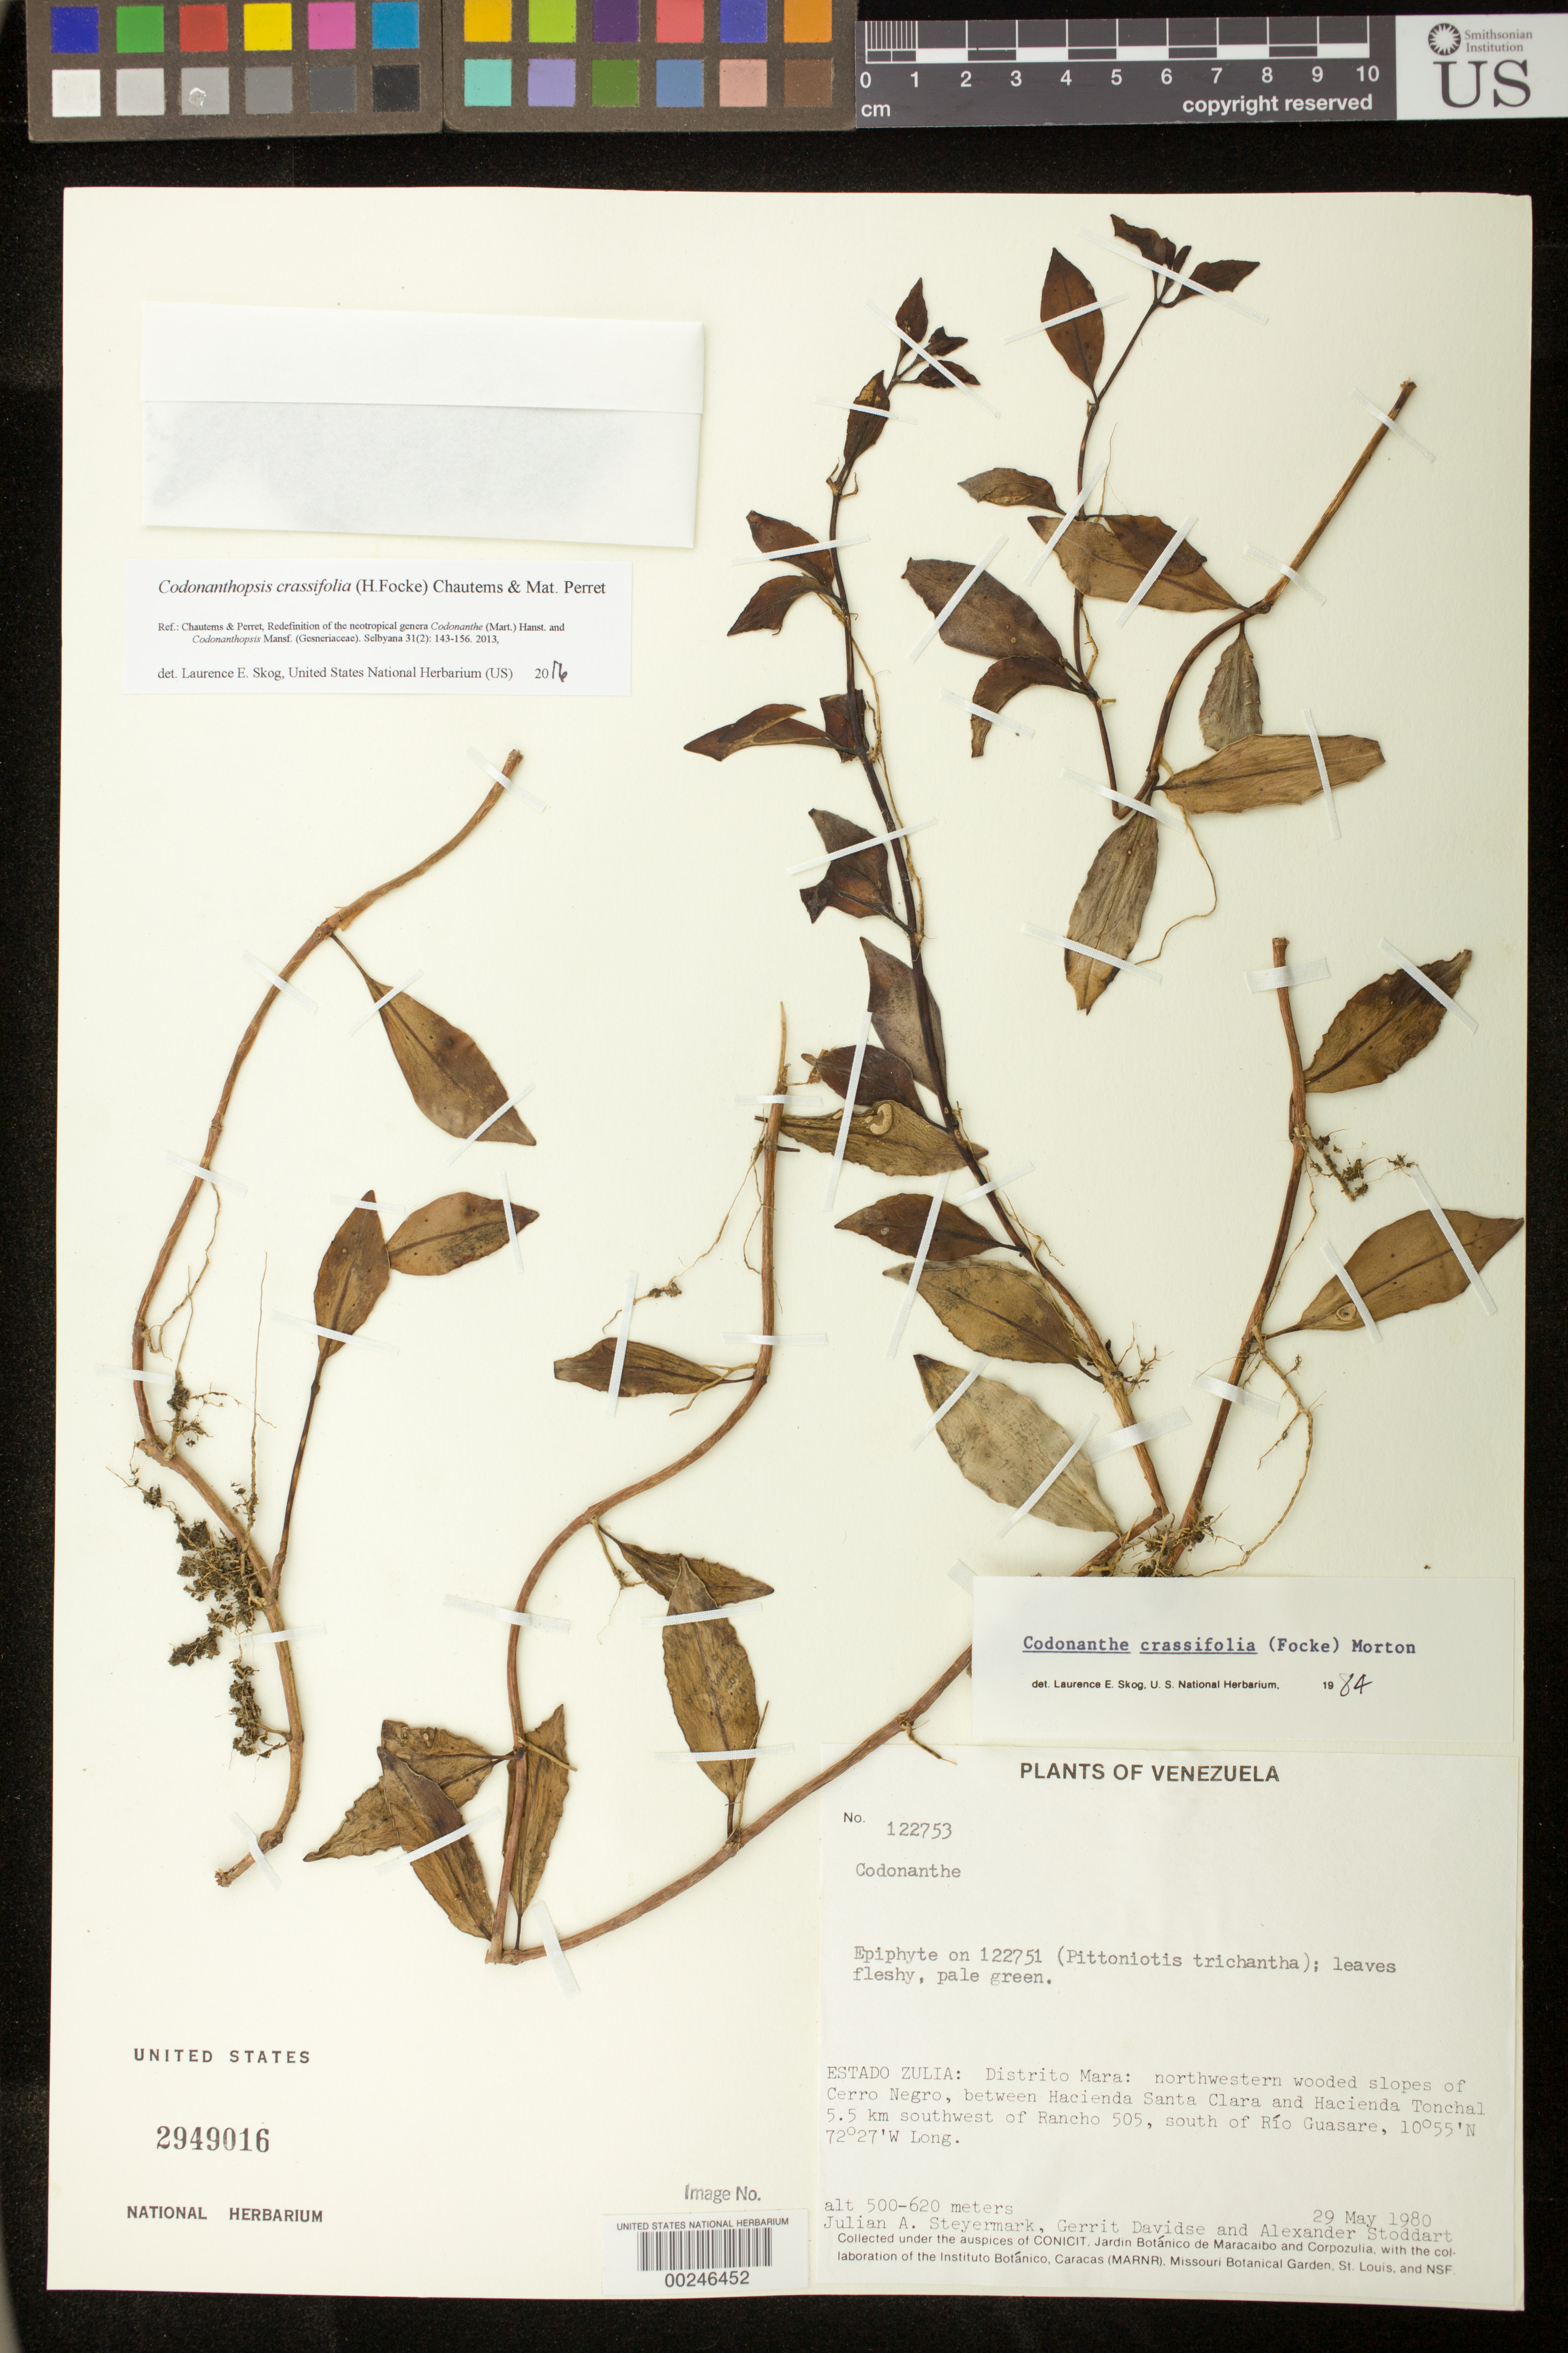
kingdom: Plantae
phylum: Tracheophyta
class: Magnoliopsida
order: Lamiales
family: Gesneriaceae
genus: Codonanthopsis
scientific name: Codonanthopsis crassifolia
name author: (H. Focke) Chautems & Mat.Perret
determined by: Skog, Laurence E.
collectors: J. Steyermark, G. Davidse & A. Stoddart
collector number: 122753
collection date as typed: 29 May 1980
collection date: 1980-05-29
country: Venezuela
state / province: Zulia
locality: Dist. Mara, between Hacienda Santa Clara and Hacienda Tonchal 5.5 km SW of ranch 505, S of Rio Guasare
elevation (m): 500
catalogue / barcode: US 2949016